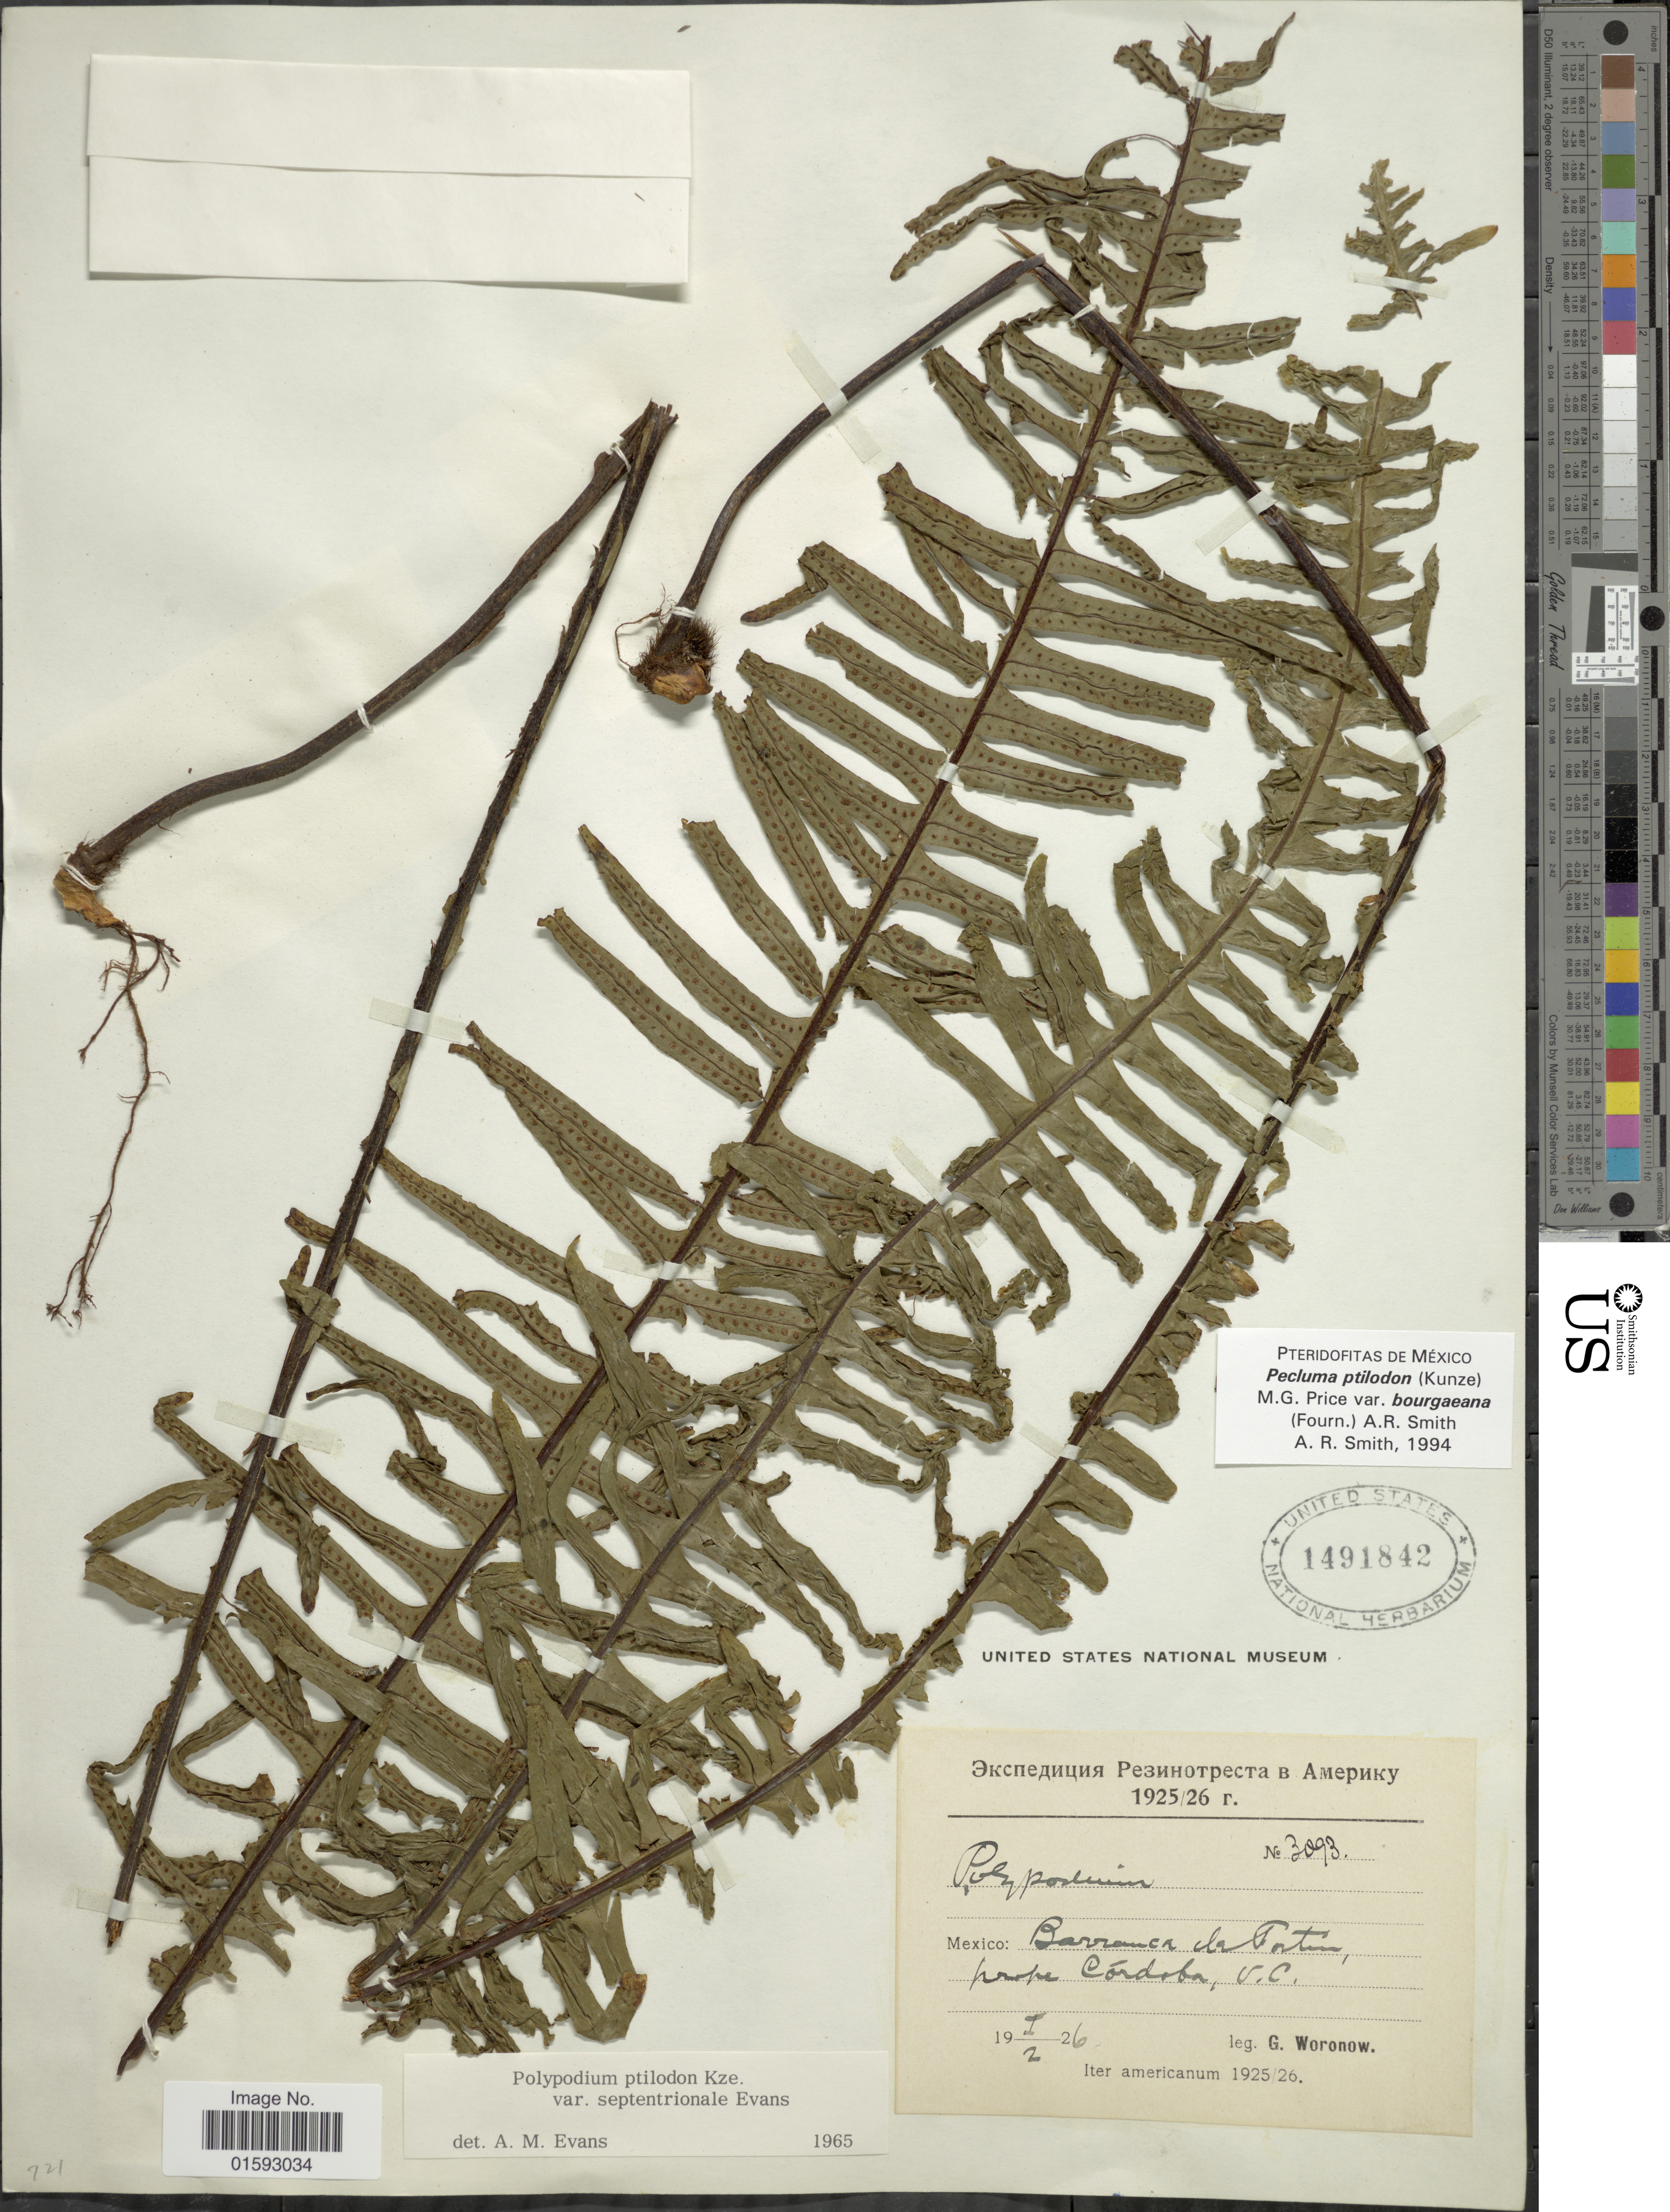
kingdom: Plantae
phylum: Tracheophyta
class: Polypodiopsida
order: Polypodiales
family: Polypodiaceae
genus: Pecluma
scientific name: Pecluma ptilodos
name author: (Kunze) Price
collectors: G. Woronow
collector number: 3093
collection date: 1926-02-01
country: Mexico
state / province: Veracruz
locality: Barranca cla Fortin, prope Cordoba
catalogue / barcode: US 1491842